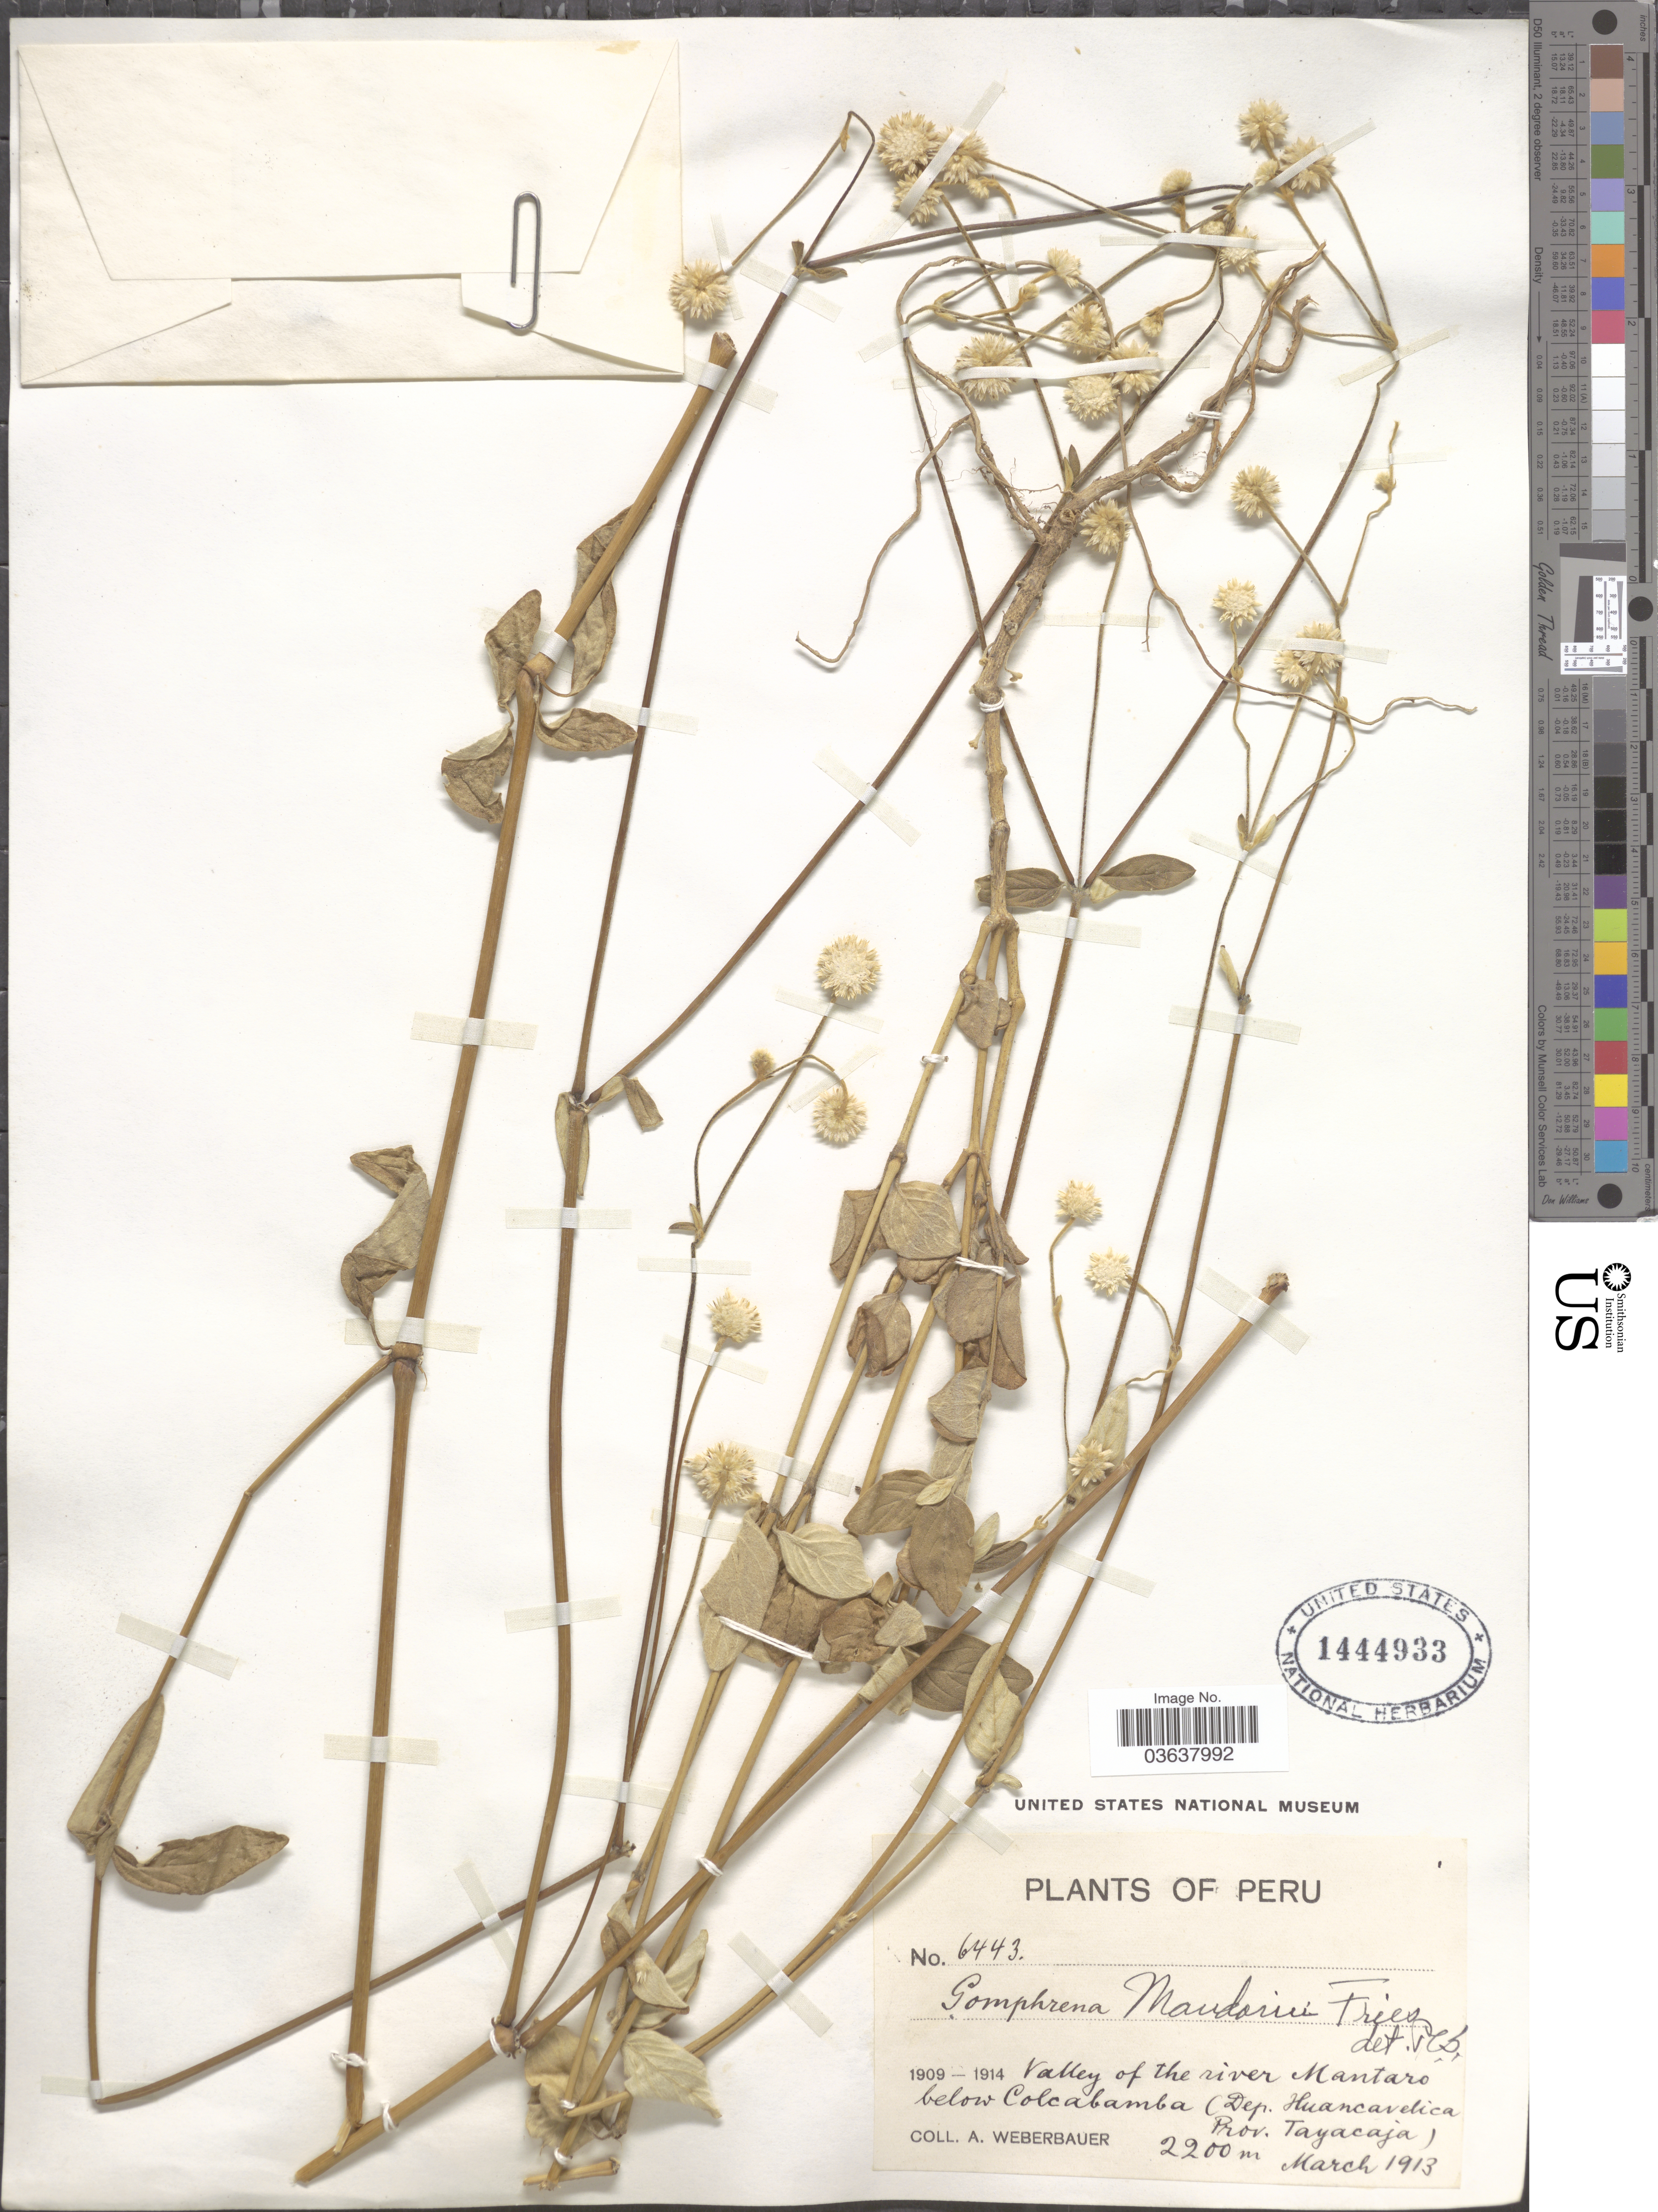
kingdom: Plantae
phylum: Tracheophyta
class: Magnoliopsida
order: Caryophyllales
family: Amaranthaceae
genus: Gomphrena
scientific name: Gomphrena mandonii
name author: R.E. Fr.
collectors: A. Weberbauer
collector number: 6443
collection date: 1913-03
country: Peru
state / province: Huancavelica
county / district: Tayacaja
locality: Valley of the river Mantaro below Colcabamba (Dep. Huancavelica. Prov. Tayacaja).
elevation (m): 2200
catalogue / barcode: US 1444933